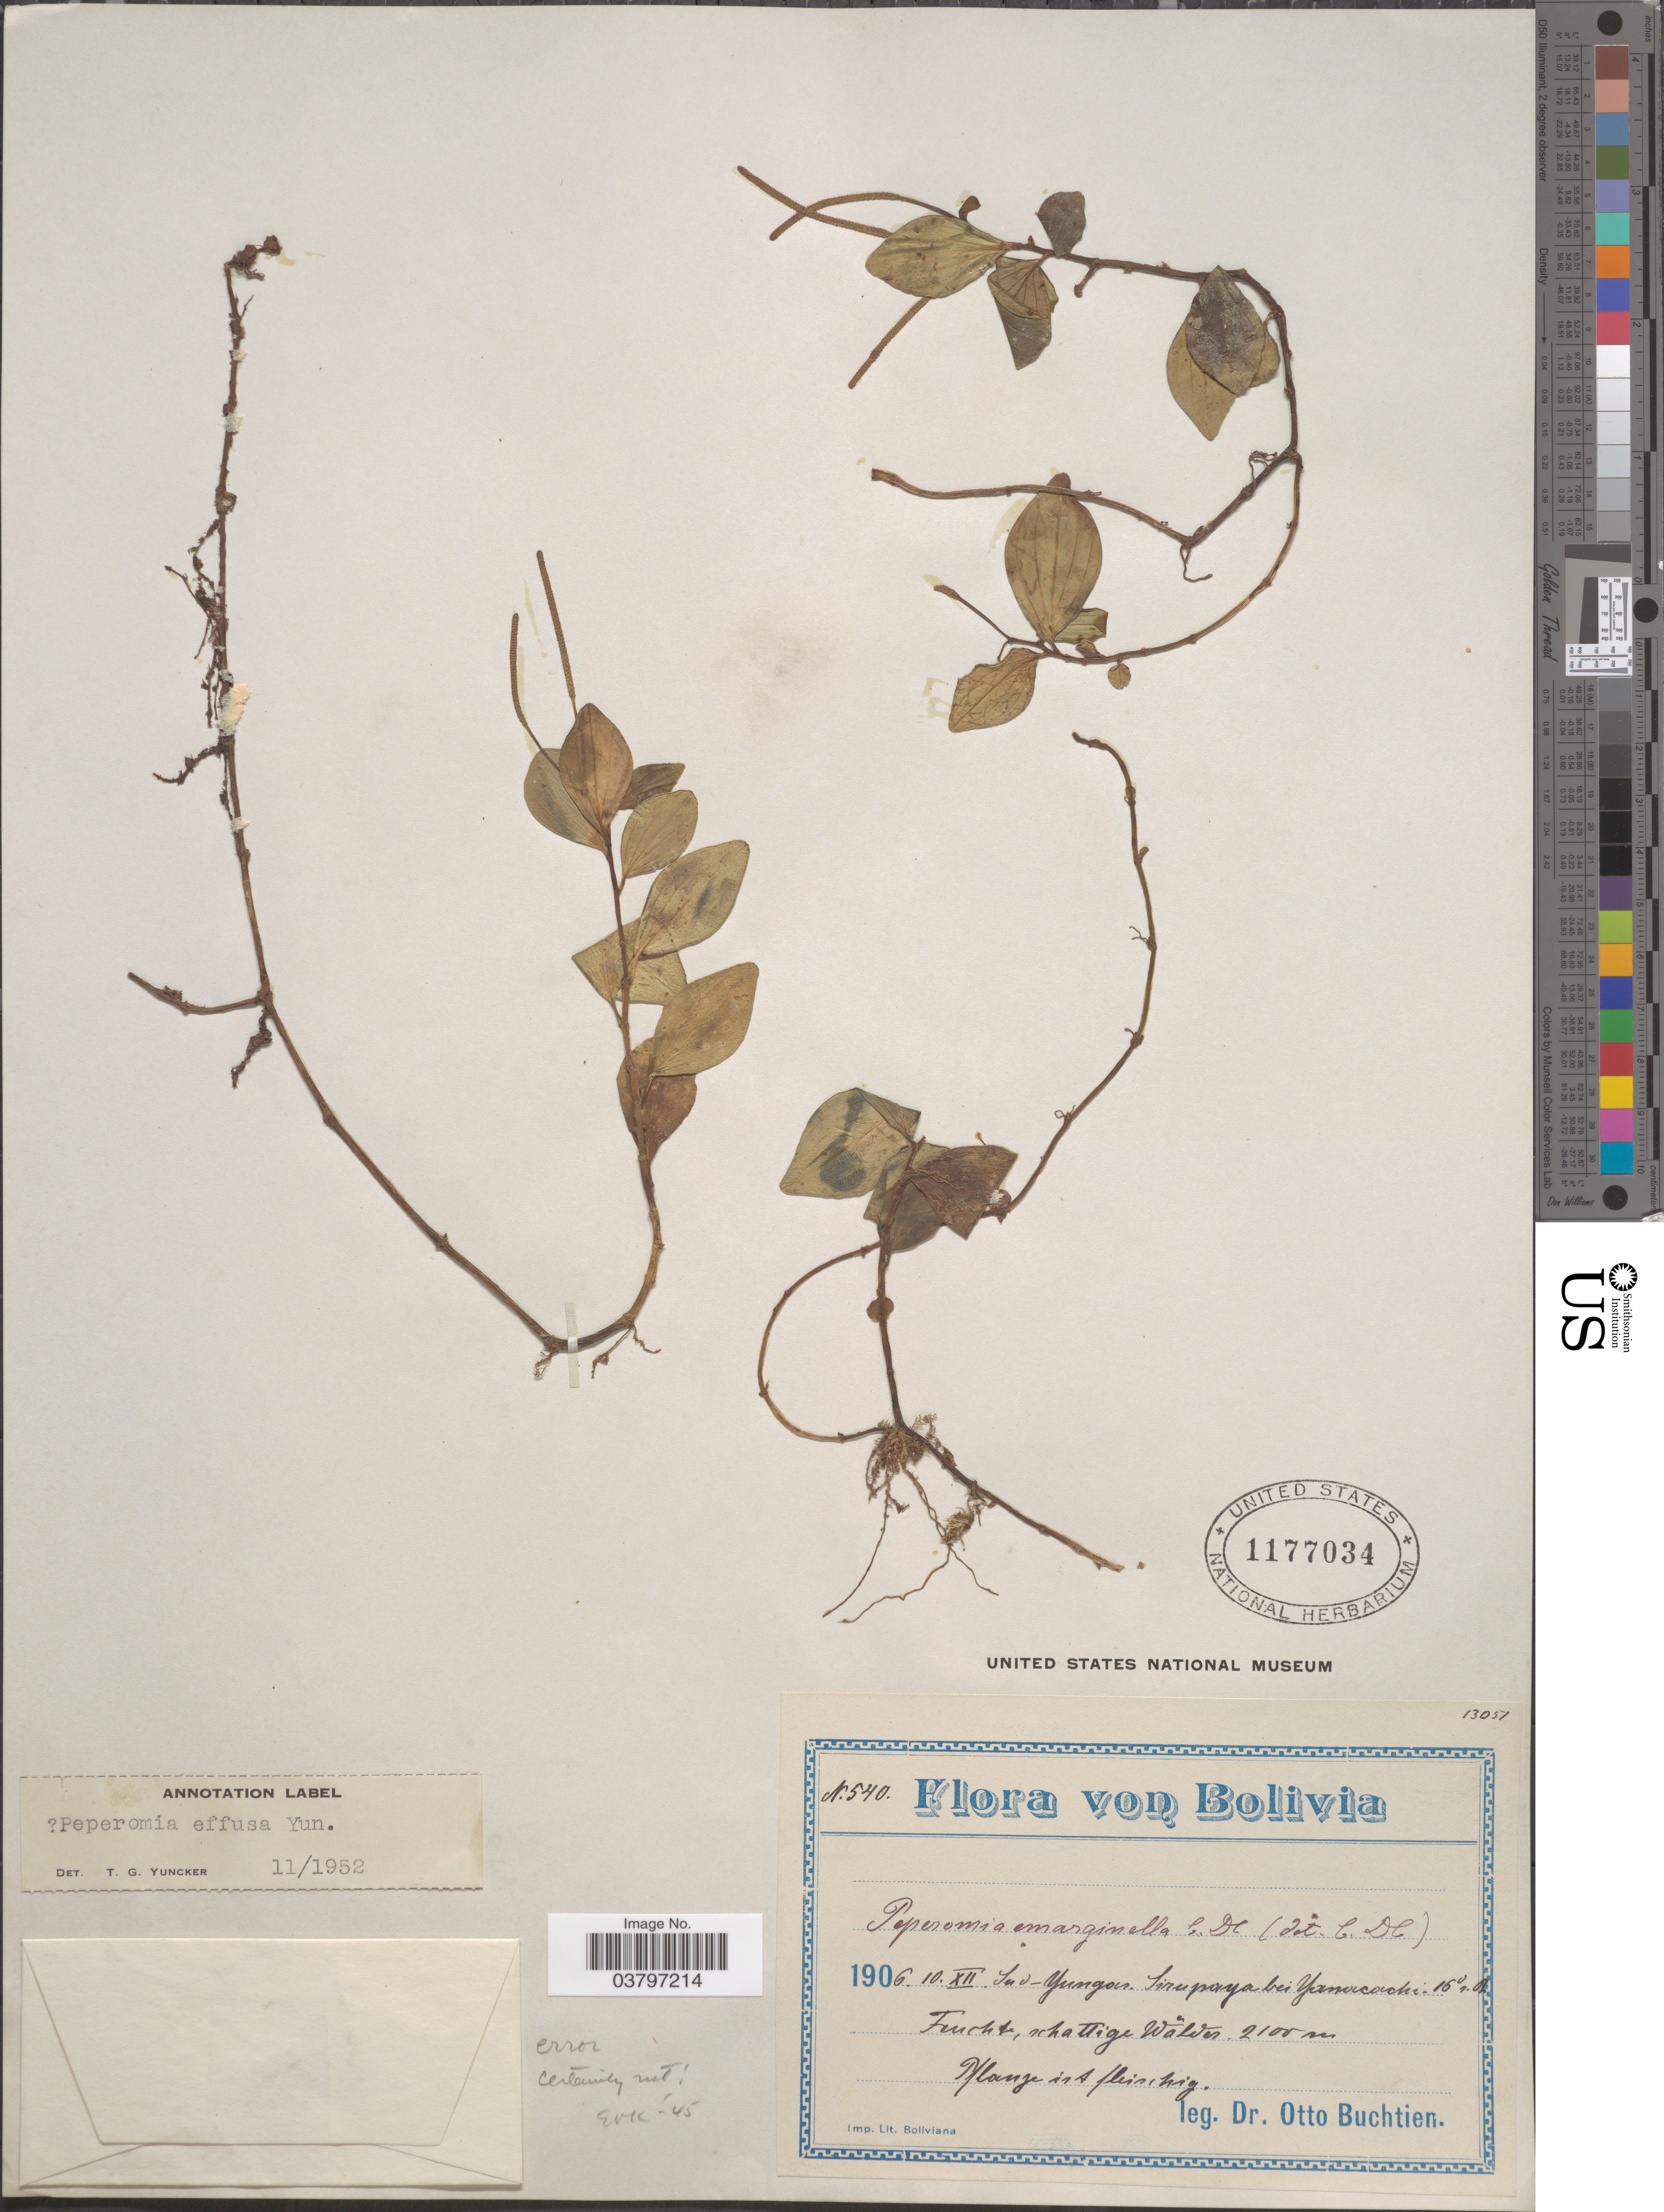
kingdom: Plantae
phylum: Tracheophyta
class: Magnoliopsida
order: Piperales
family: Piperaceae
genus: Peperomia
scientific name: Peperomia effusa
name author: Yunck.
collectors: O. Buchtien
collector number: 540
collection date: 1906-12-10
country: Bolivia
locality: Sud - Yungas. Sirupaya bei Yanocachi. 15ºn. B. Frucht, schattige Walder.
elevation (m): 2100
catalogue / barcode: US 1177034